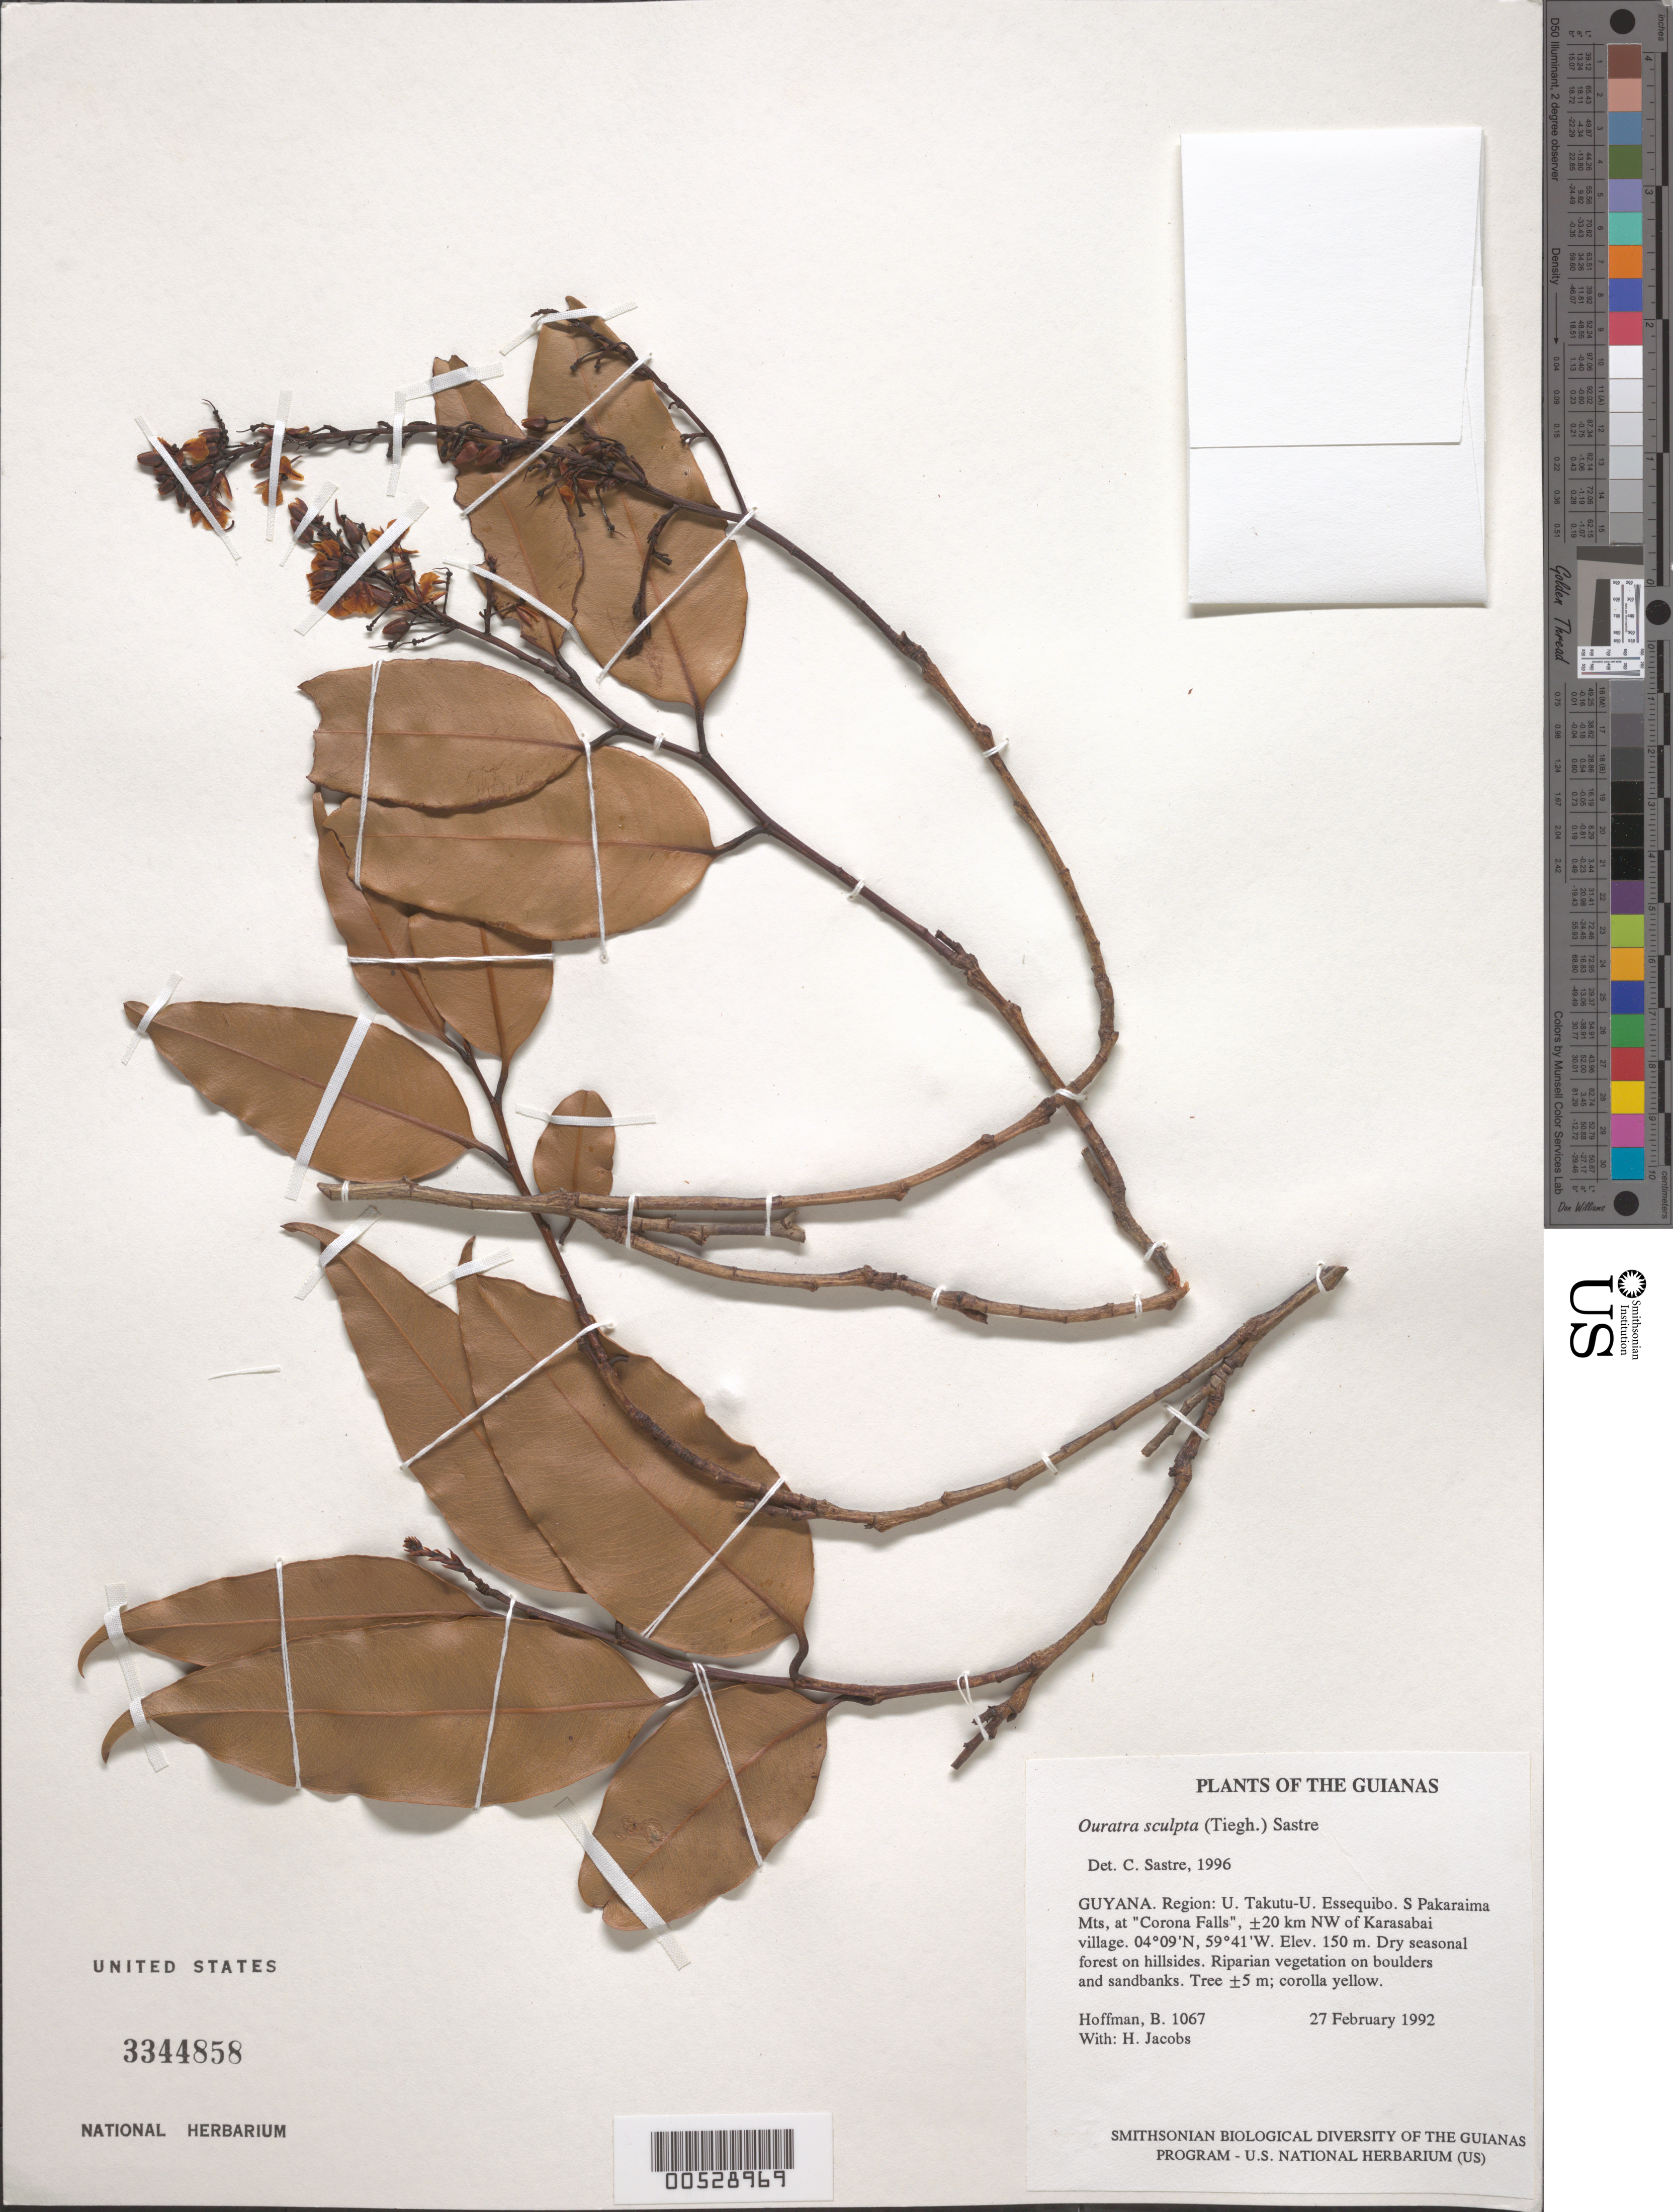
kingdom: Plantae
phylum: Tracheophyta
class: Magnoliopsida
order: Malpighiales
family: Ochnaceae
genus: Ouratea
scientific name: Ouratea sculpta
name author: (Tiegh.) Sastre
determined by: Sastre, C. H. L.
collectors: B. Hoffman & H. Jacobs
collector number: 1067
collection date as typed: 27 February 1992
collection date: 1992-02-27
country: Guyana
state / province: U. Takutu-U. Essequibo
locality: S Pakaraima Mts, at "Corona Falls", ±20 km NW of Karasabai village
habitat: Dry seasonal forest on hillsides. Riparian vegetation on boulders and sandbanks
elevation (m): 150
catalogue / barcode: US 3344858